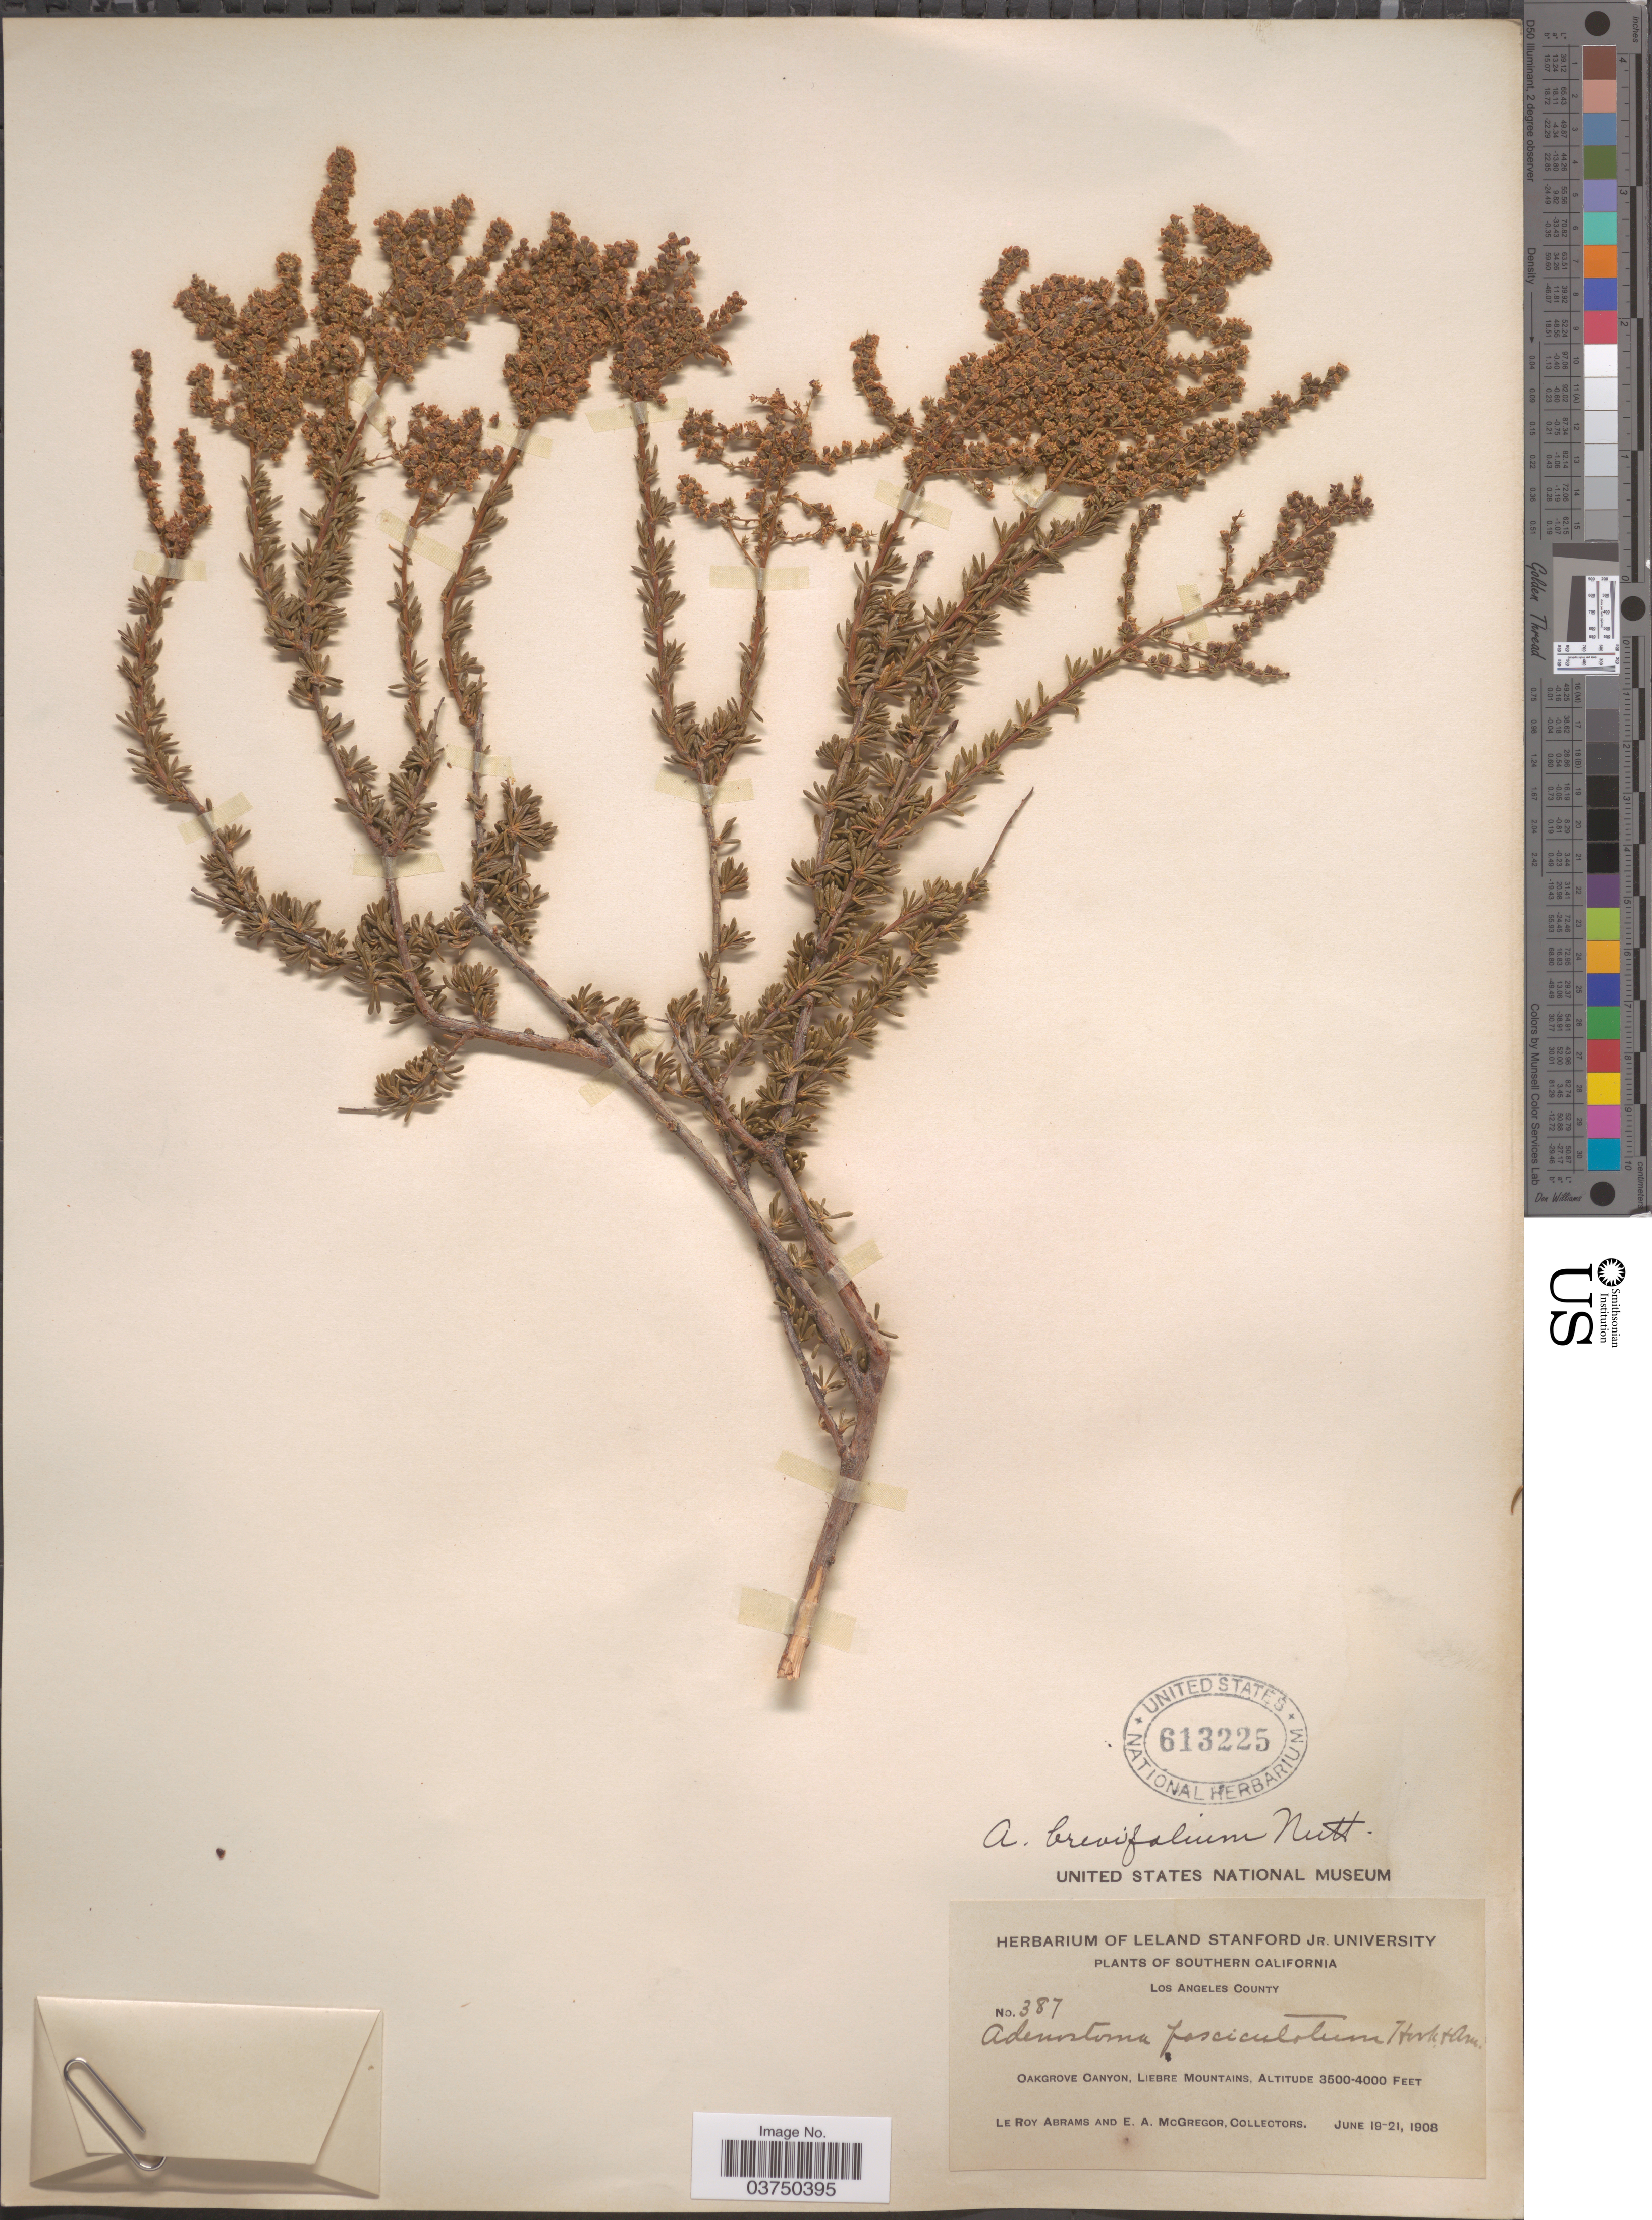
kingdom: Plantae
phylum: Tracheophyta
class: Magnoliopsida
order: Rosales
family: Rosaceae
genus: Adenostoma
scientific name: Adenostoma brevifolium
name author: Nutt. ex Rydb.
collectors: L. Abrams & E. A. McGregor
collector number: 387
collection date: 1908-06-19/1908-06-21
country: United States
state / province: California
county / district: Los Angeles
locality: Southern California. Los Angeles County. Oakgrove Canyon, Liebre Mountains.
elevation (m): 1067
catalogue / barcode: US 613225